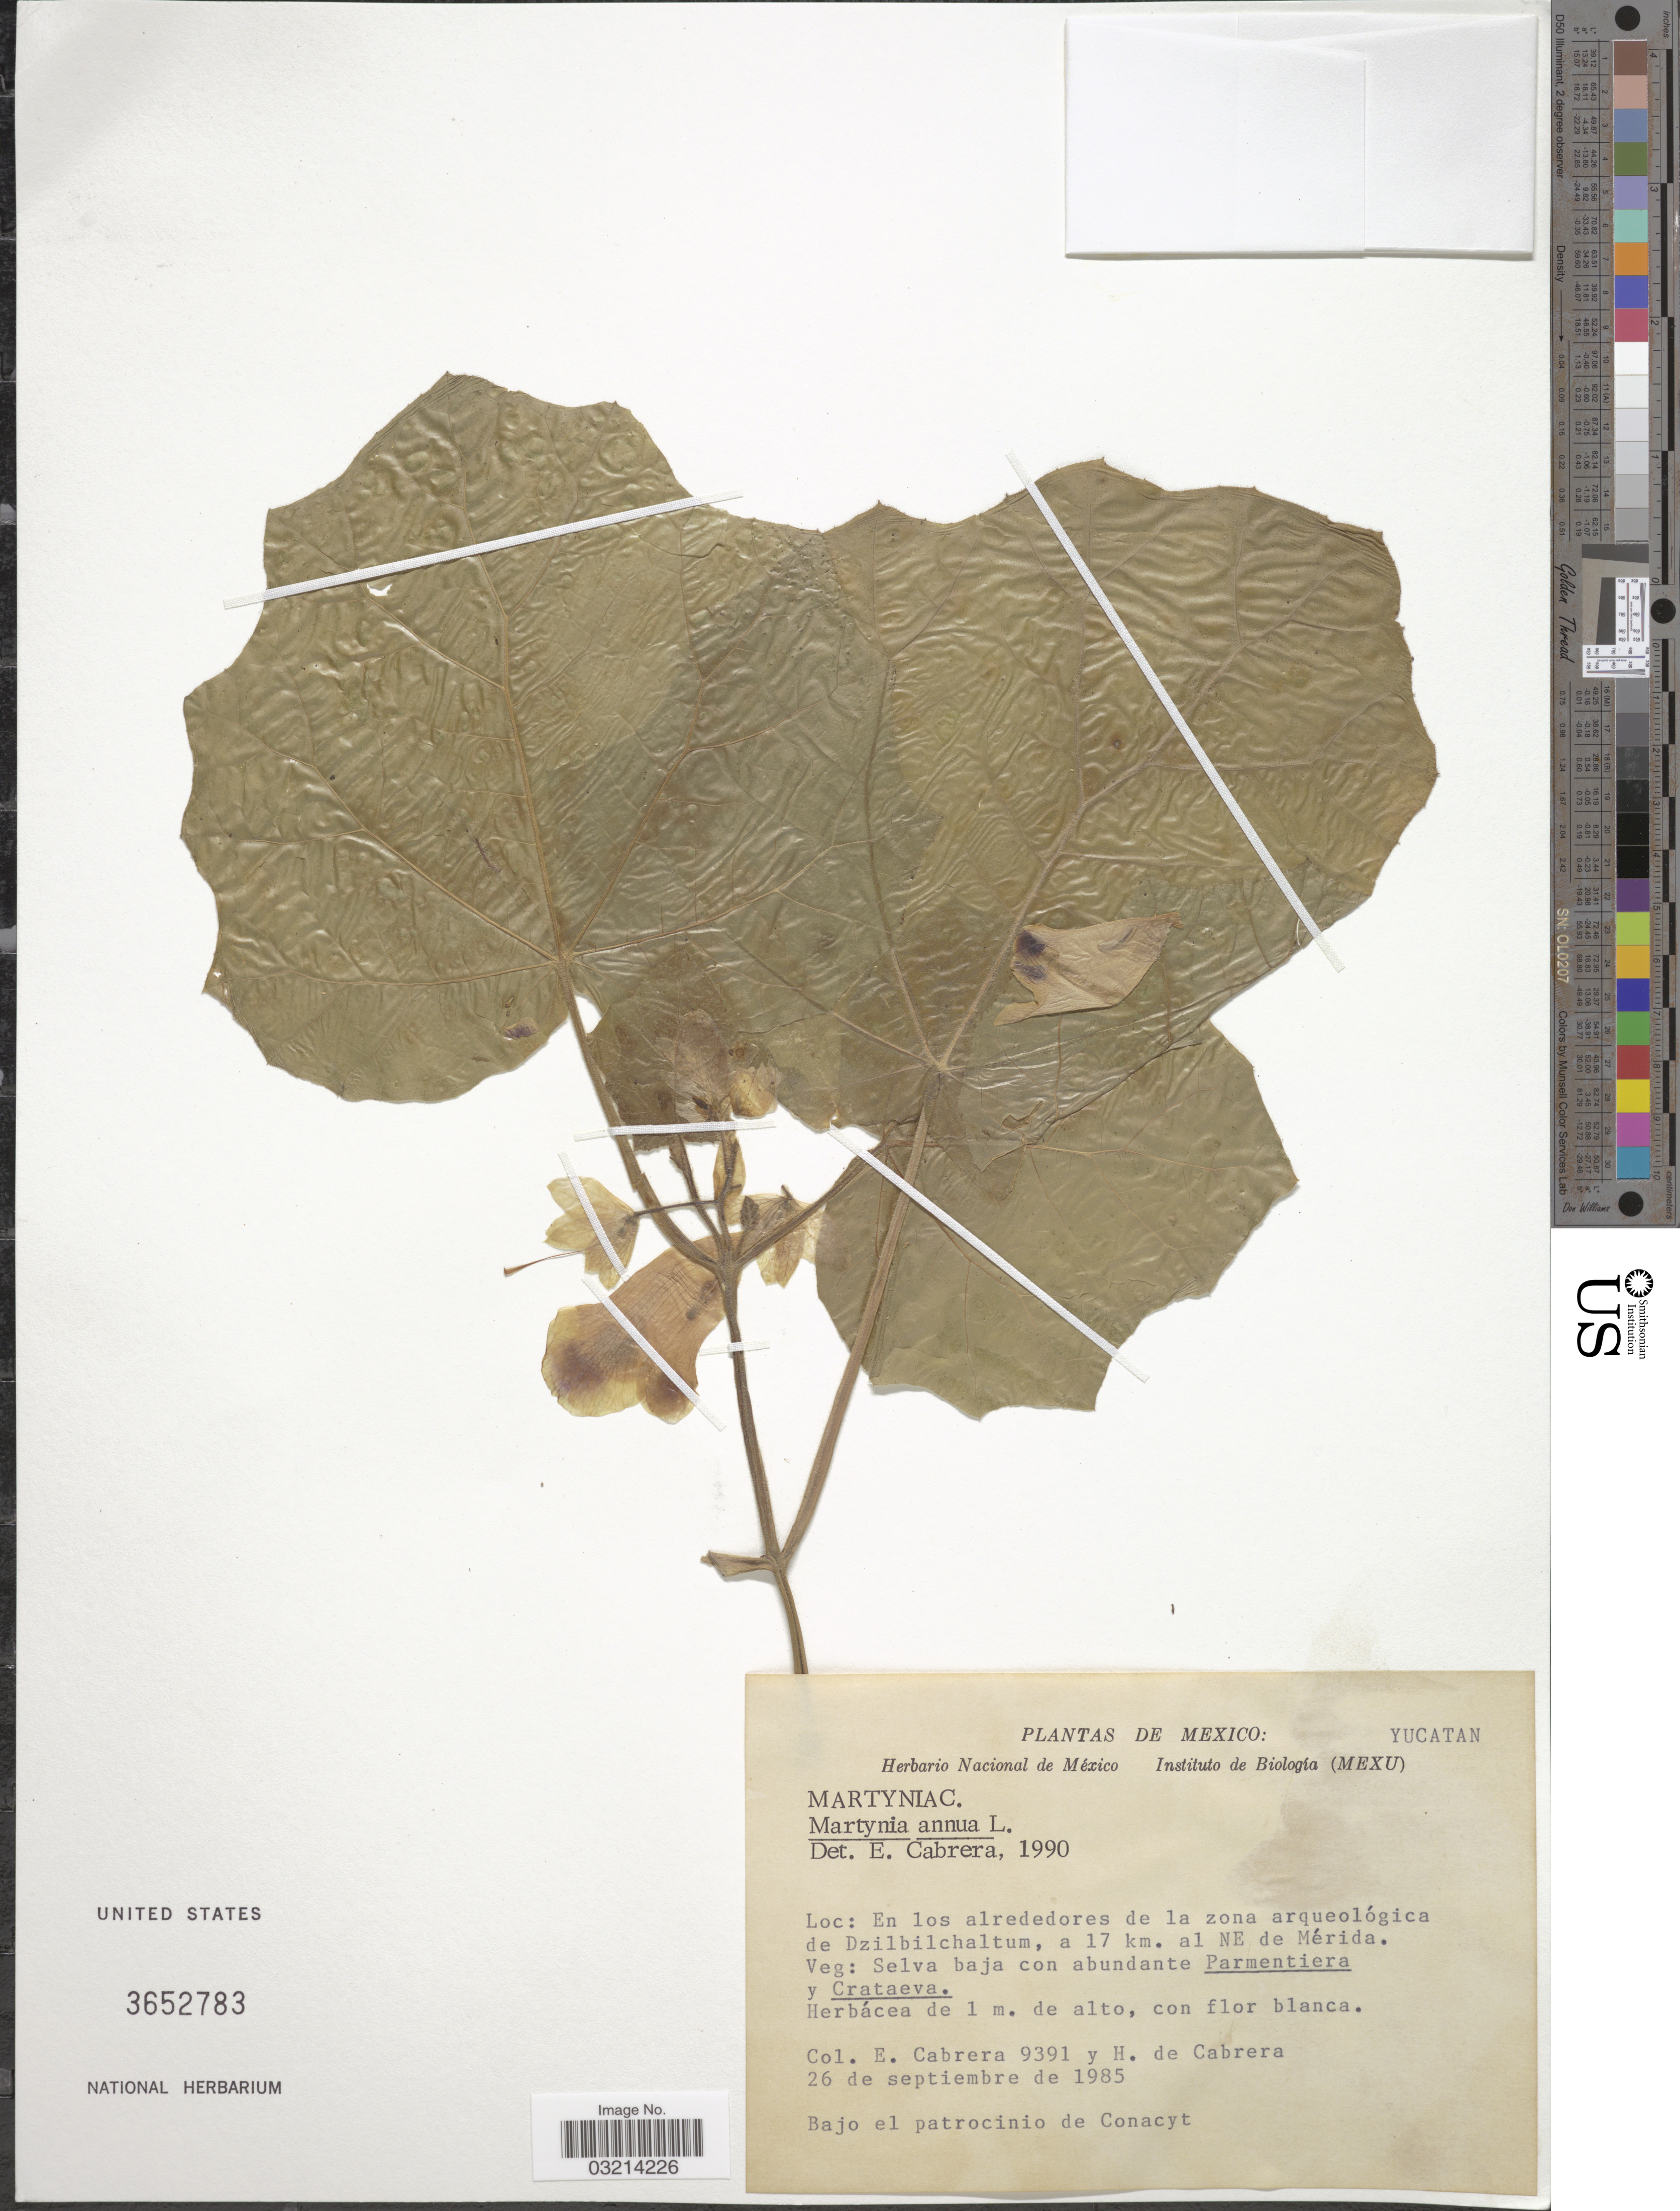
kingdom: Plantae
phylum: Tracheophyta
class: Magnoliopsida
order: Lamiales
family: Martyniaceae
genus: Martynia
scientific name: Martynia annua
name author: L.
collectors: E. Cabrera & H. de Cabrera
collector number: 9391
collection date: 1985-09-26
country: Mexico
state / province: Yucatán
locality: En los alrededores de la zona arqueológica de Dzilbilchaltum, a 17 km. al NE de Mérida.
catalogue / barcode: US 3652783